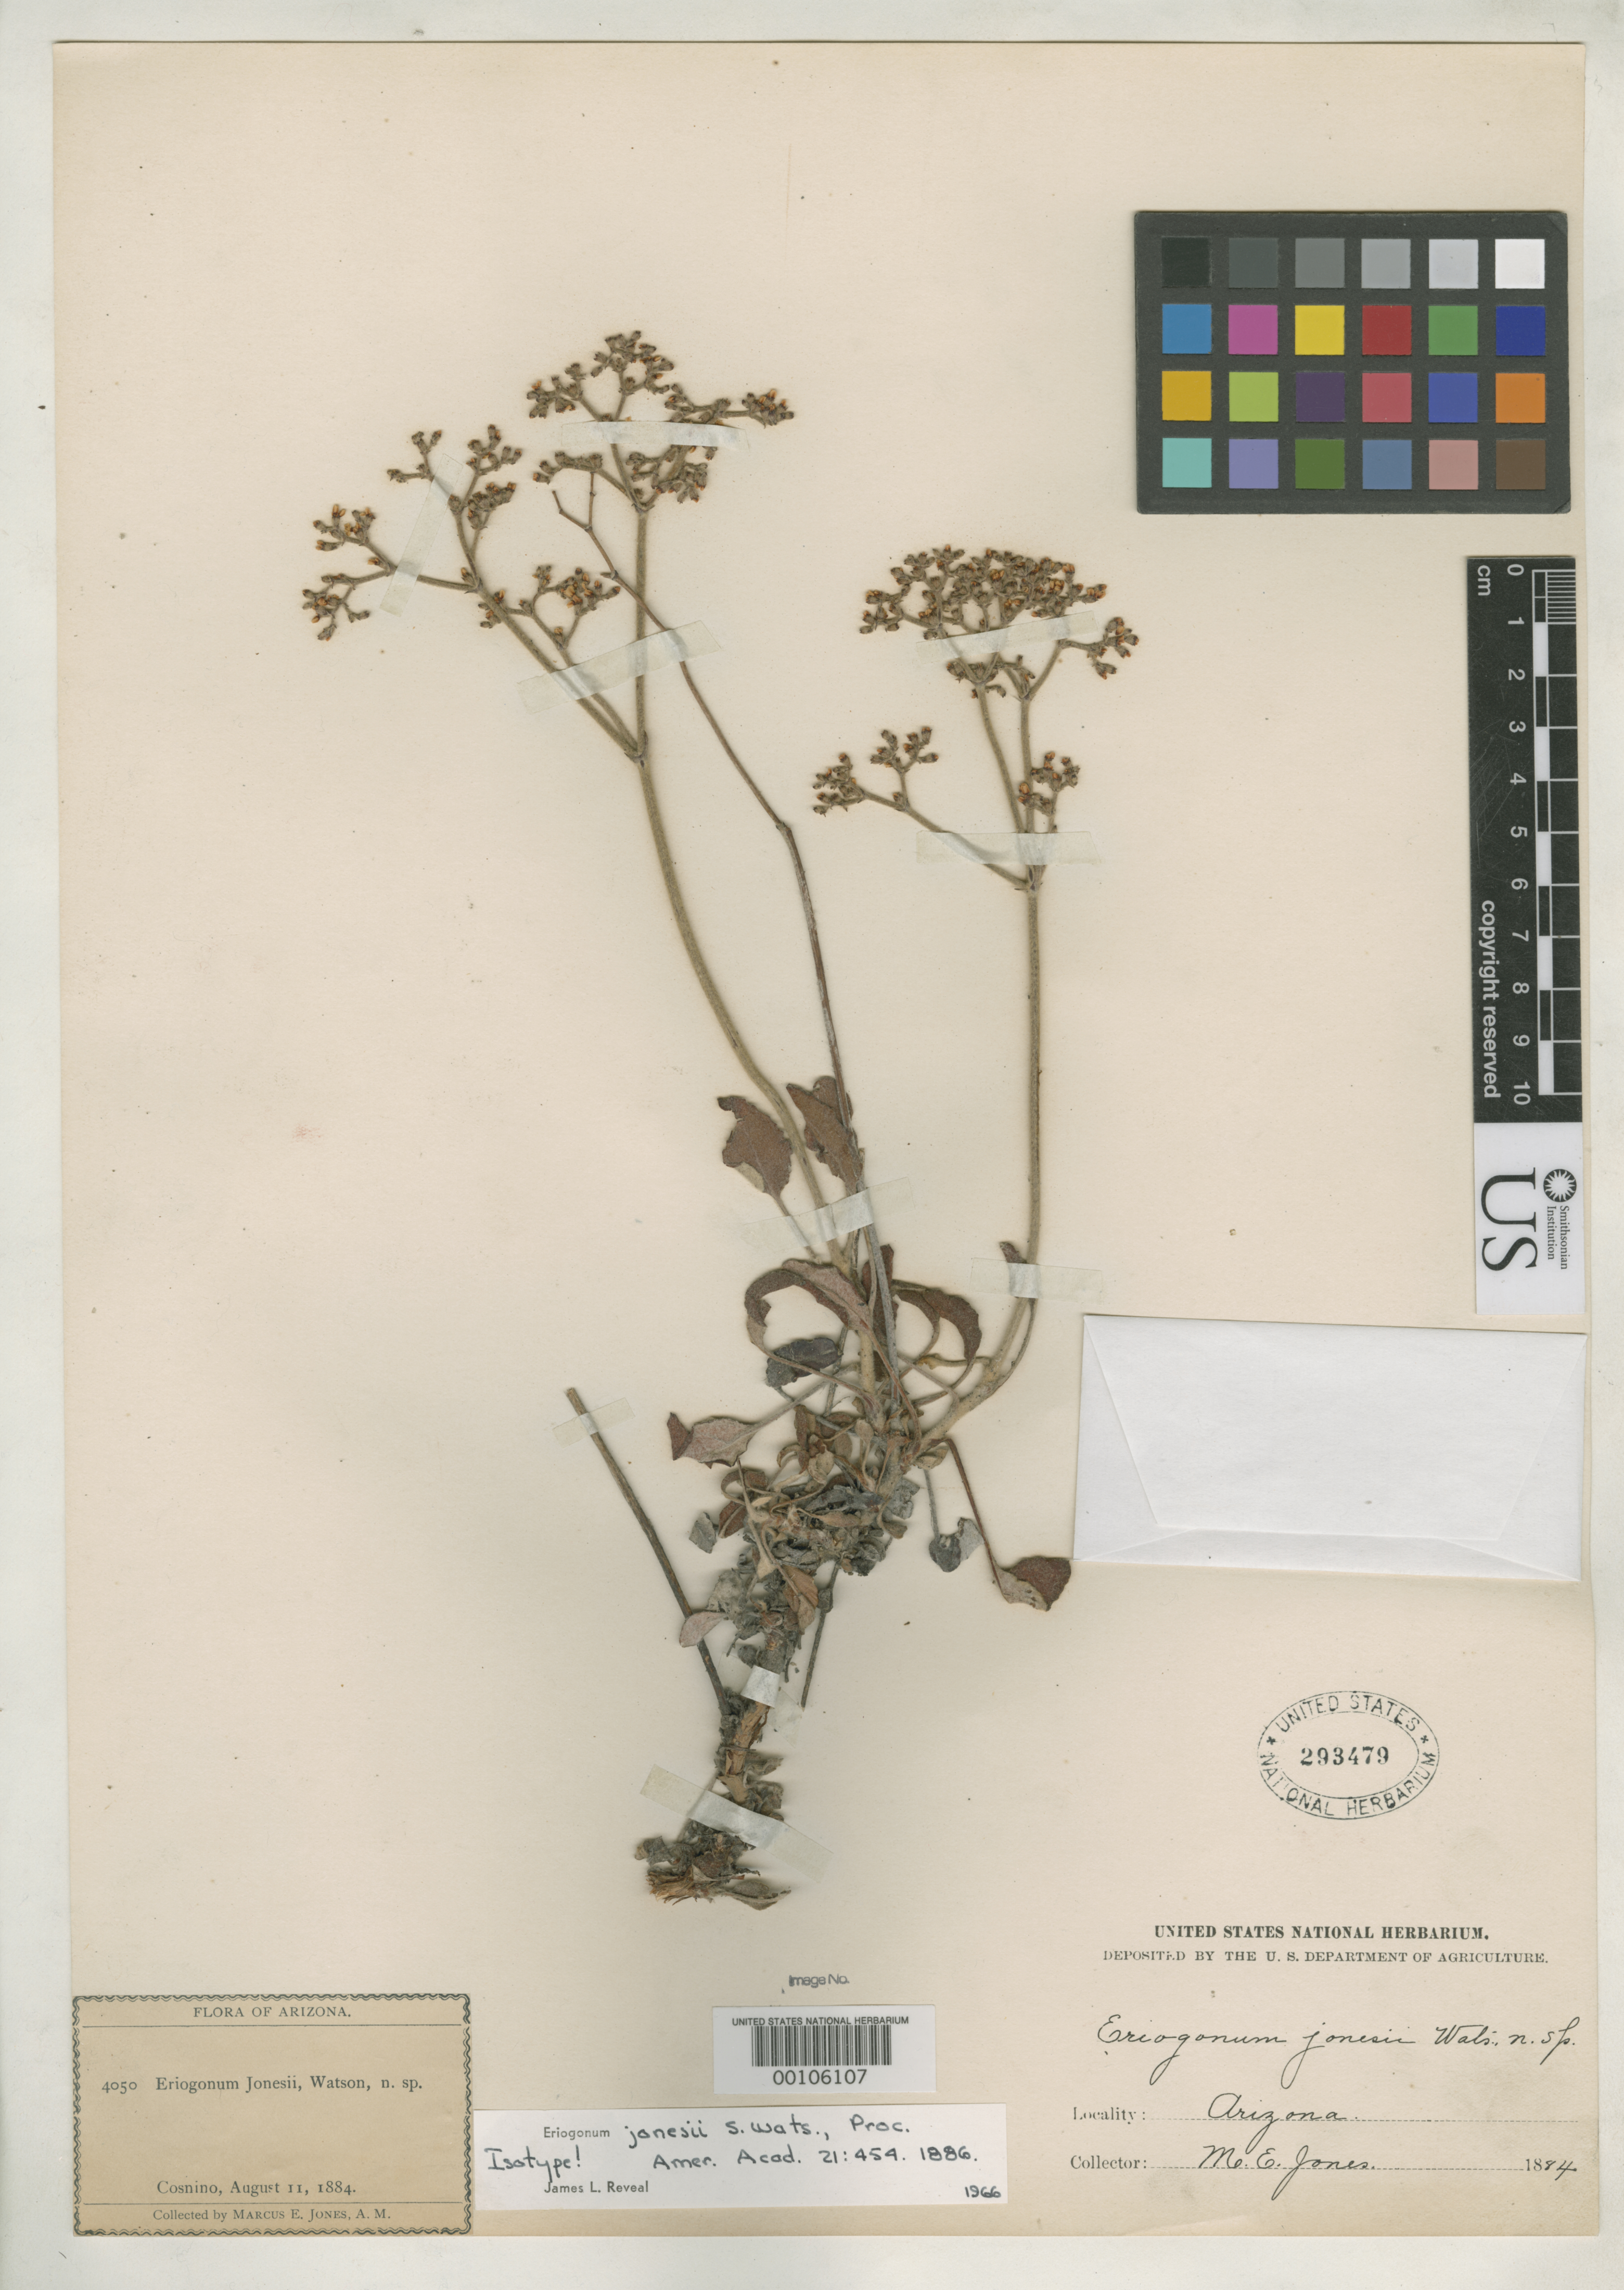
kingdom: Plantae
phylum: Tracheophyta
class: Magnoliopsida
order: Caryophyllales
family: Polygonaceae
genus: Eriogonum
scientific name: Eriogonum jonesii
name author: S. Watson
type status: Isotype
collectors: M. E. Jones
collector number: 4050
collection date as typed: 11 Aug 1884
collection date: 1884-08-11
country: United States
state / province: Arizona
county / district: Coconino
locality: At Cosnino, near San Francisco Mts., probably Walnut Canyon.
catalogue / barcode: US 293479